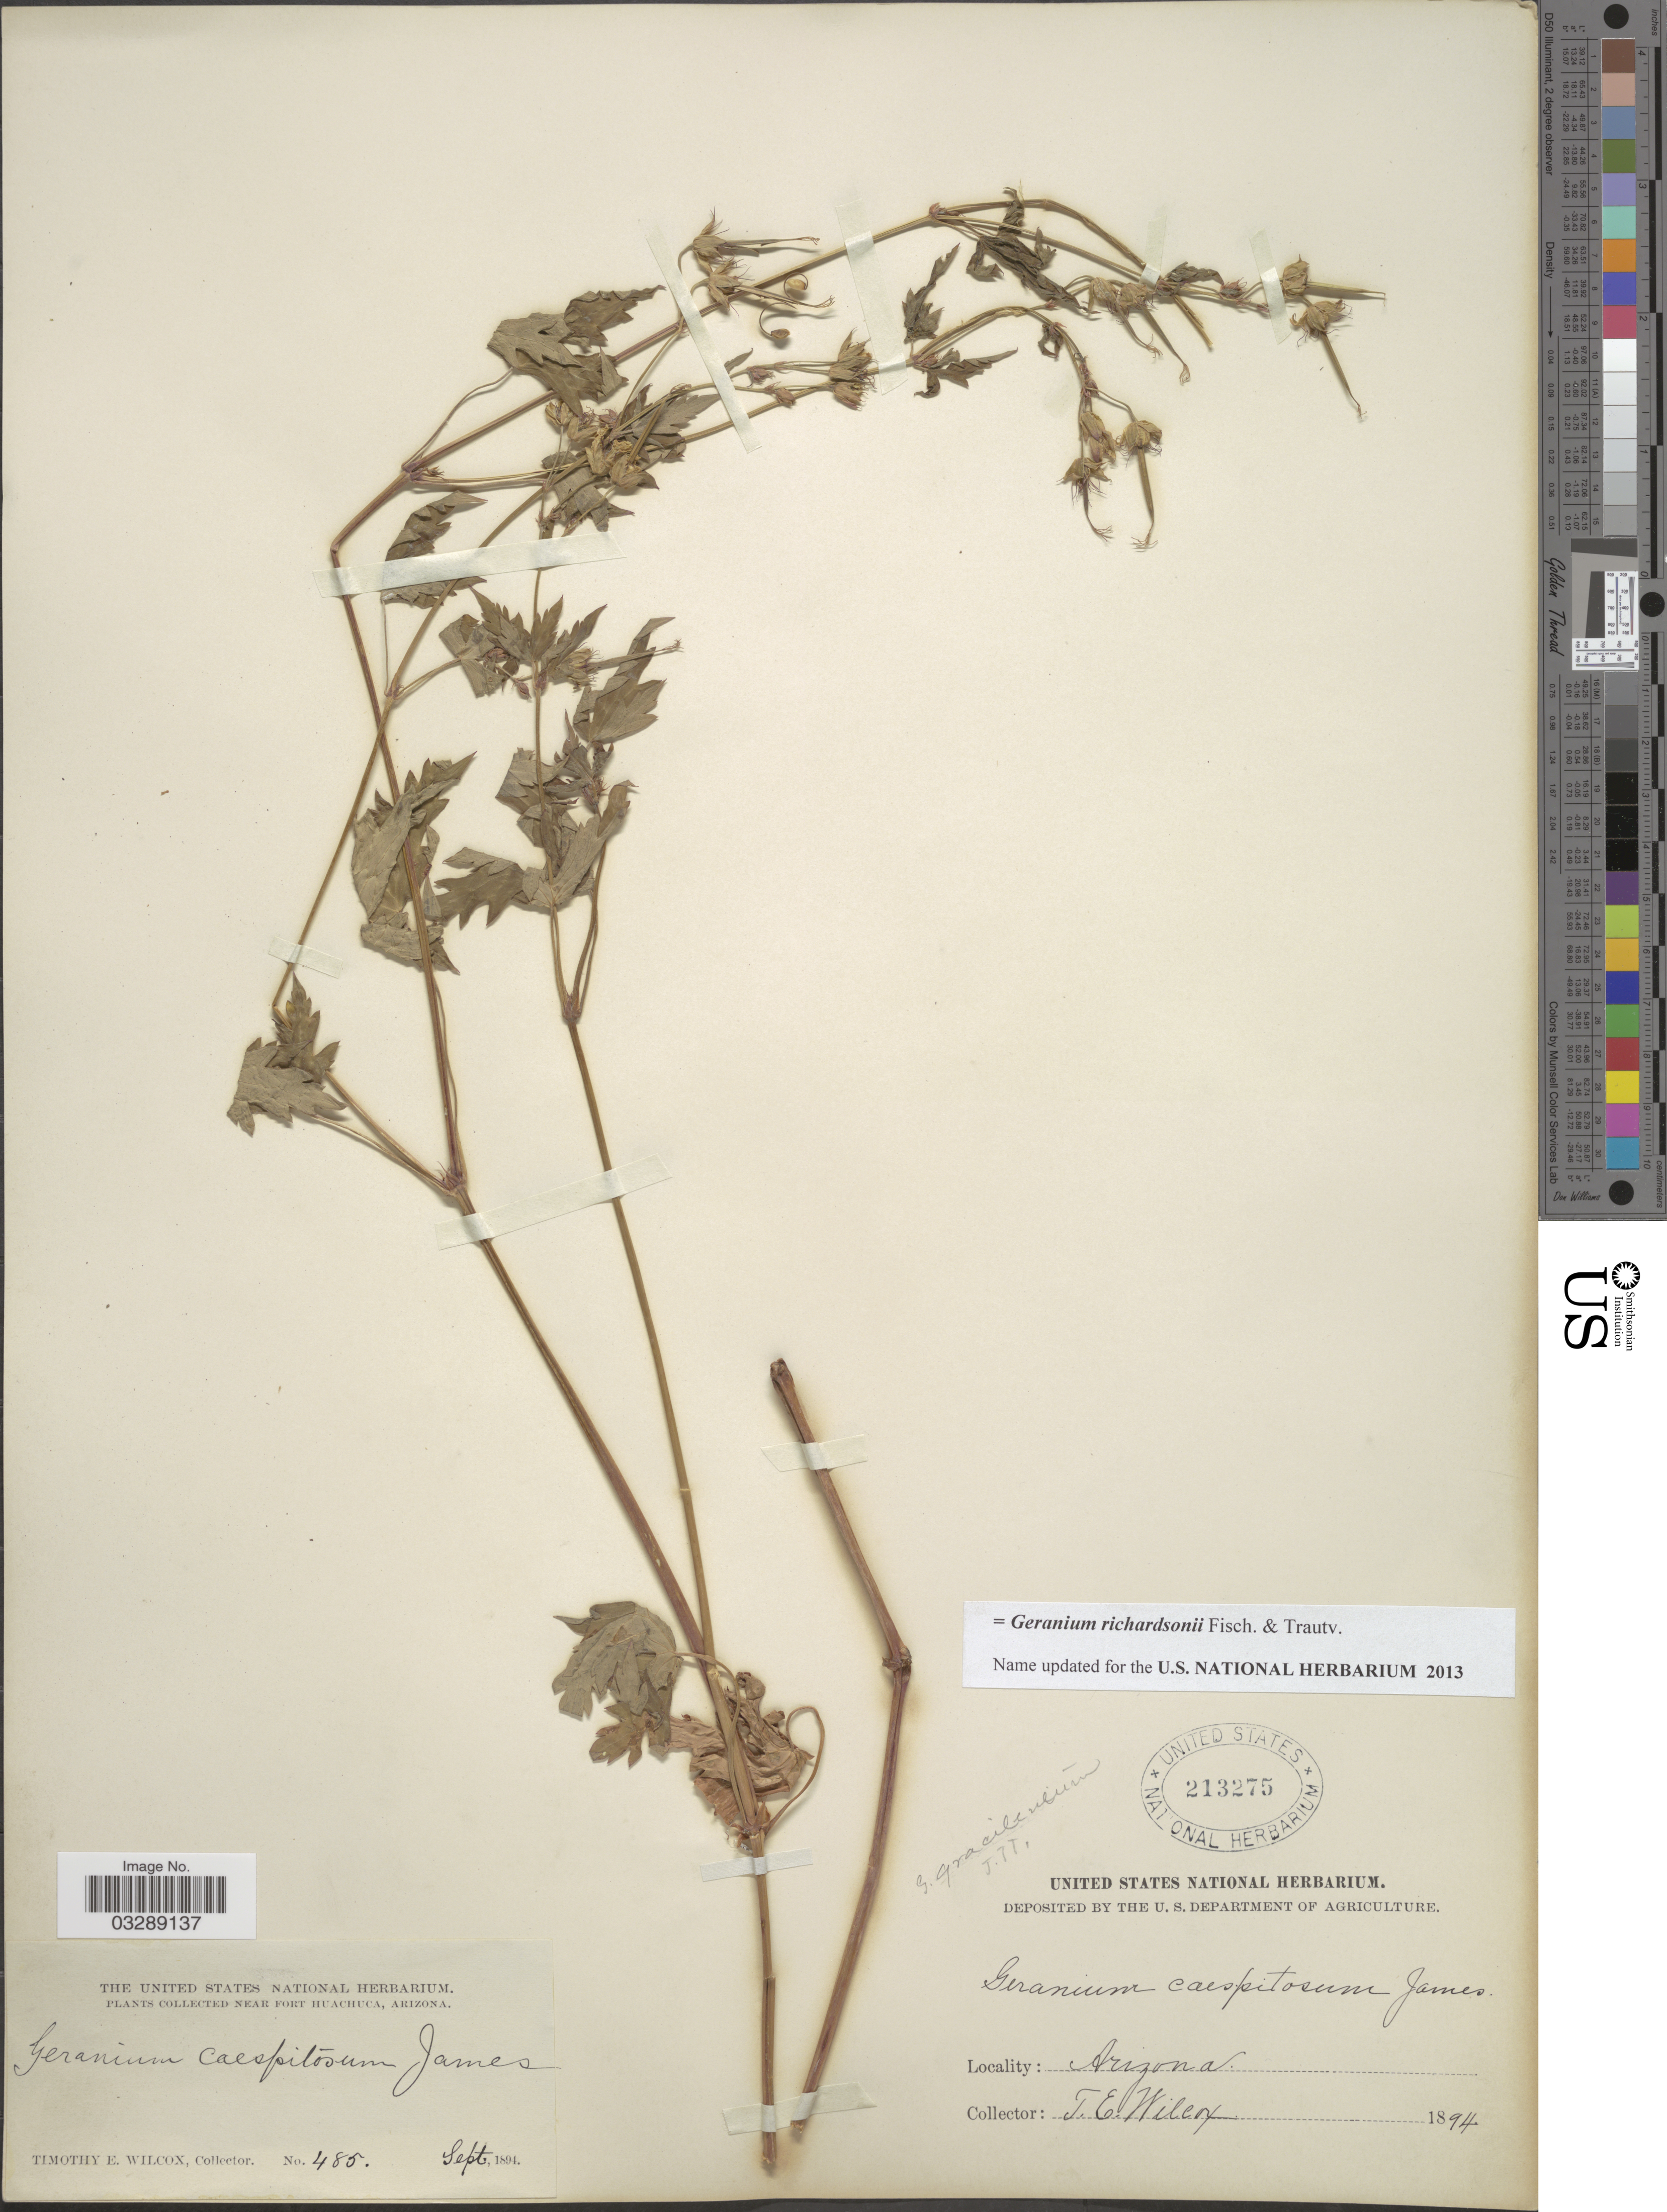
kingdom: Plantae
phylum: Tracheophyta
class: Magnoliopsida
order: Geraniales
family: Geraniaceae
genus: Geranium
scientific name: Geranium richardsonii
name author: Fisch. & Trautv.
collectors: T. E. Wilcox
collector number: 485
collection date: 1894-09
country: United States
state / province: Arizona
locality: Near Fort Huachuca.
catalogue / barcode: US 213275